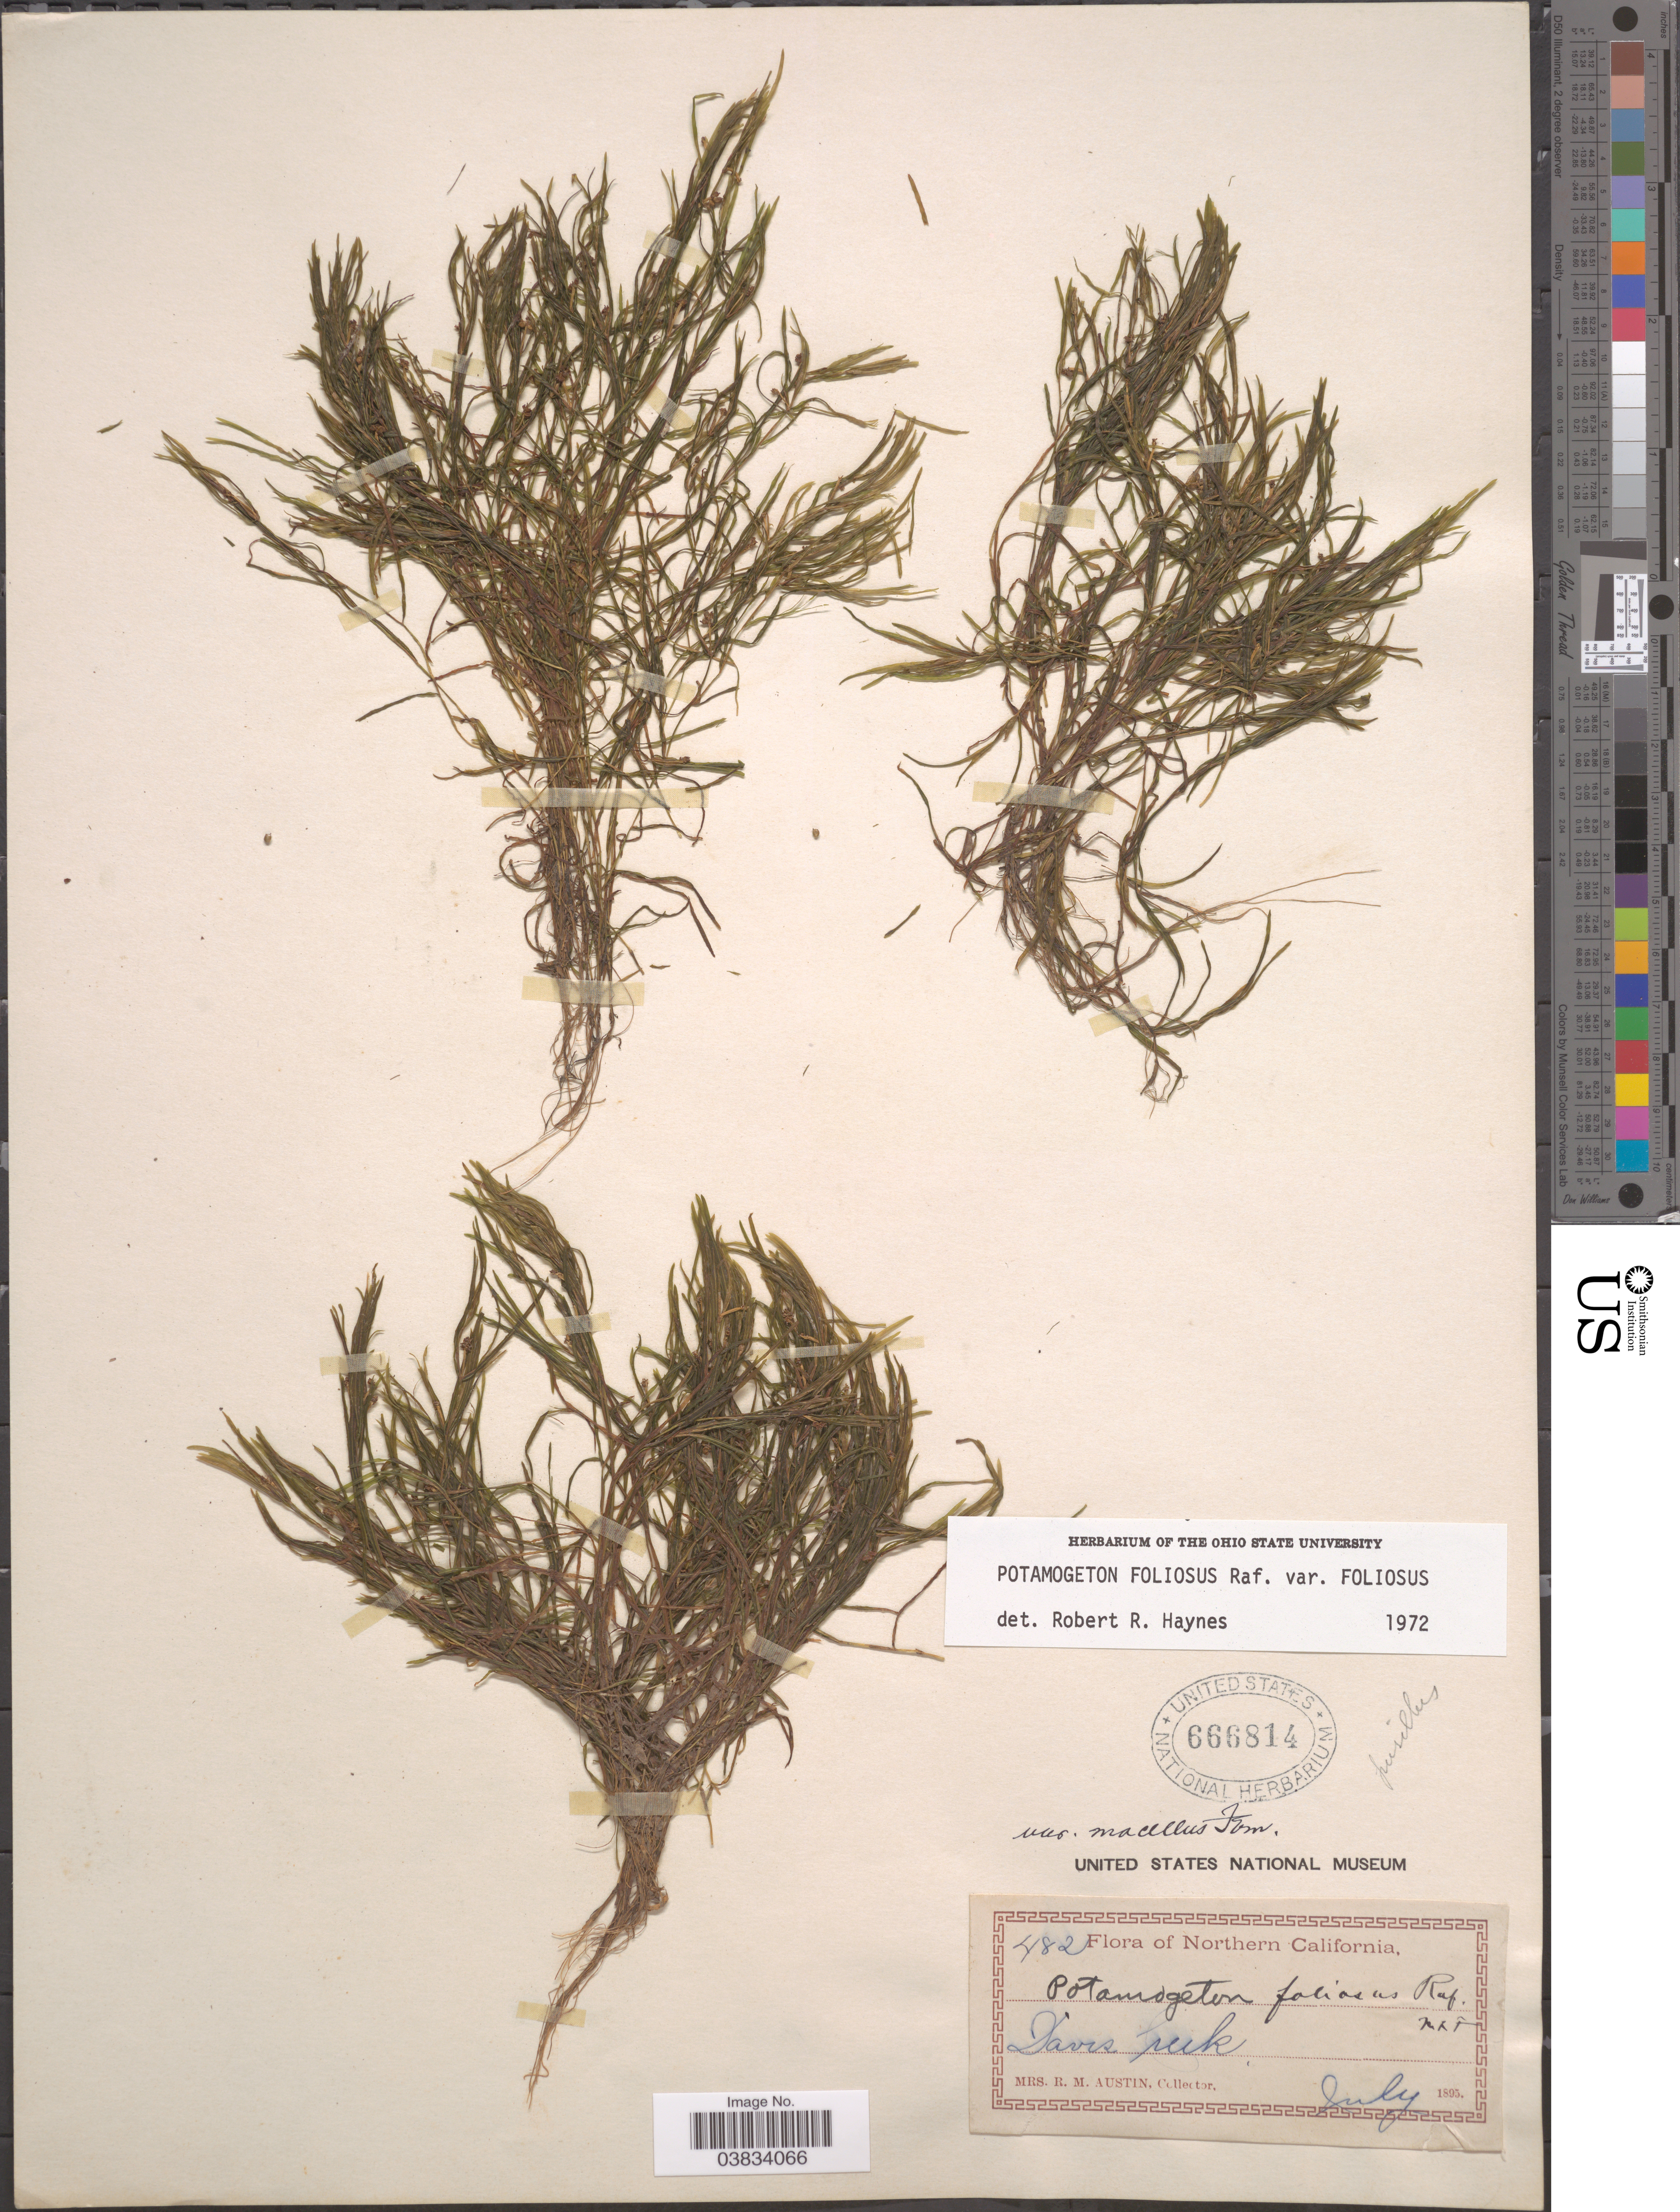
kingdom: Plantae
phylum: Tracheophyta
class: Liliopsida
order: Alismatales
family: Potamogetonaceae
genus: Potamogeton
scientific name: Potamogeton foliosus var. foliosus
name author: Raf.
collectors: R. Austin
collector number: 482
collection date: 1895-07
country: United States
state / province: California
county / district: Modoc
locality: Northern California. Davis Creek.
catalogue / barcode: US 666814